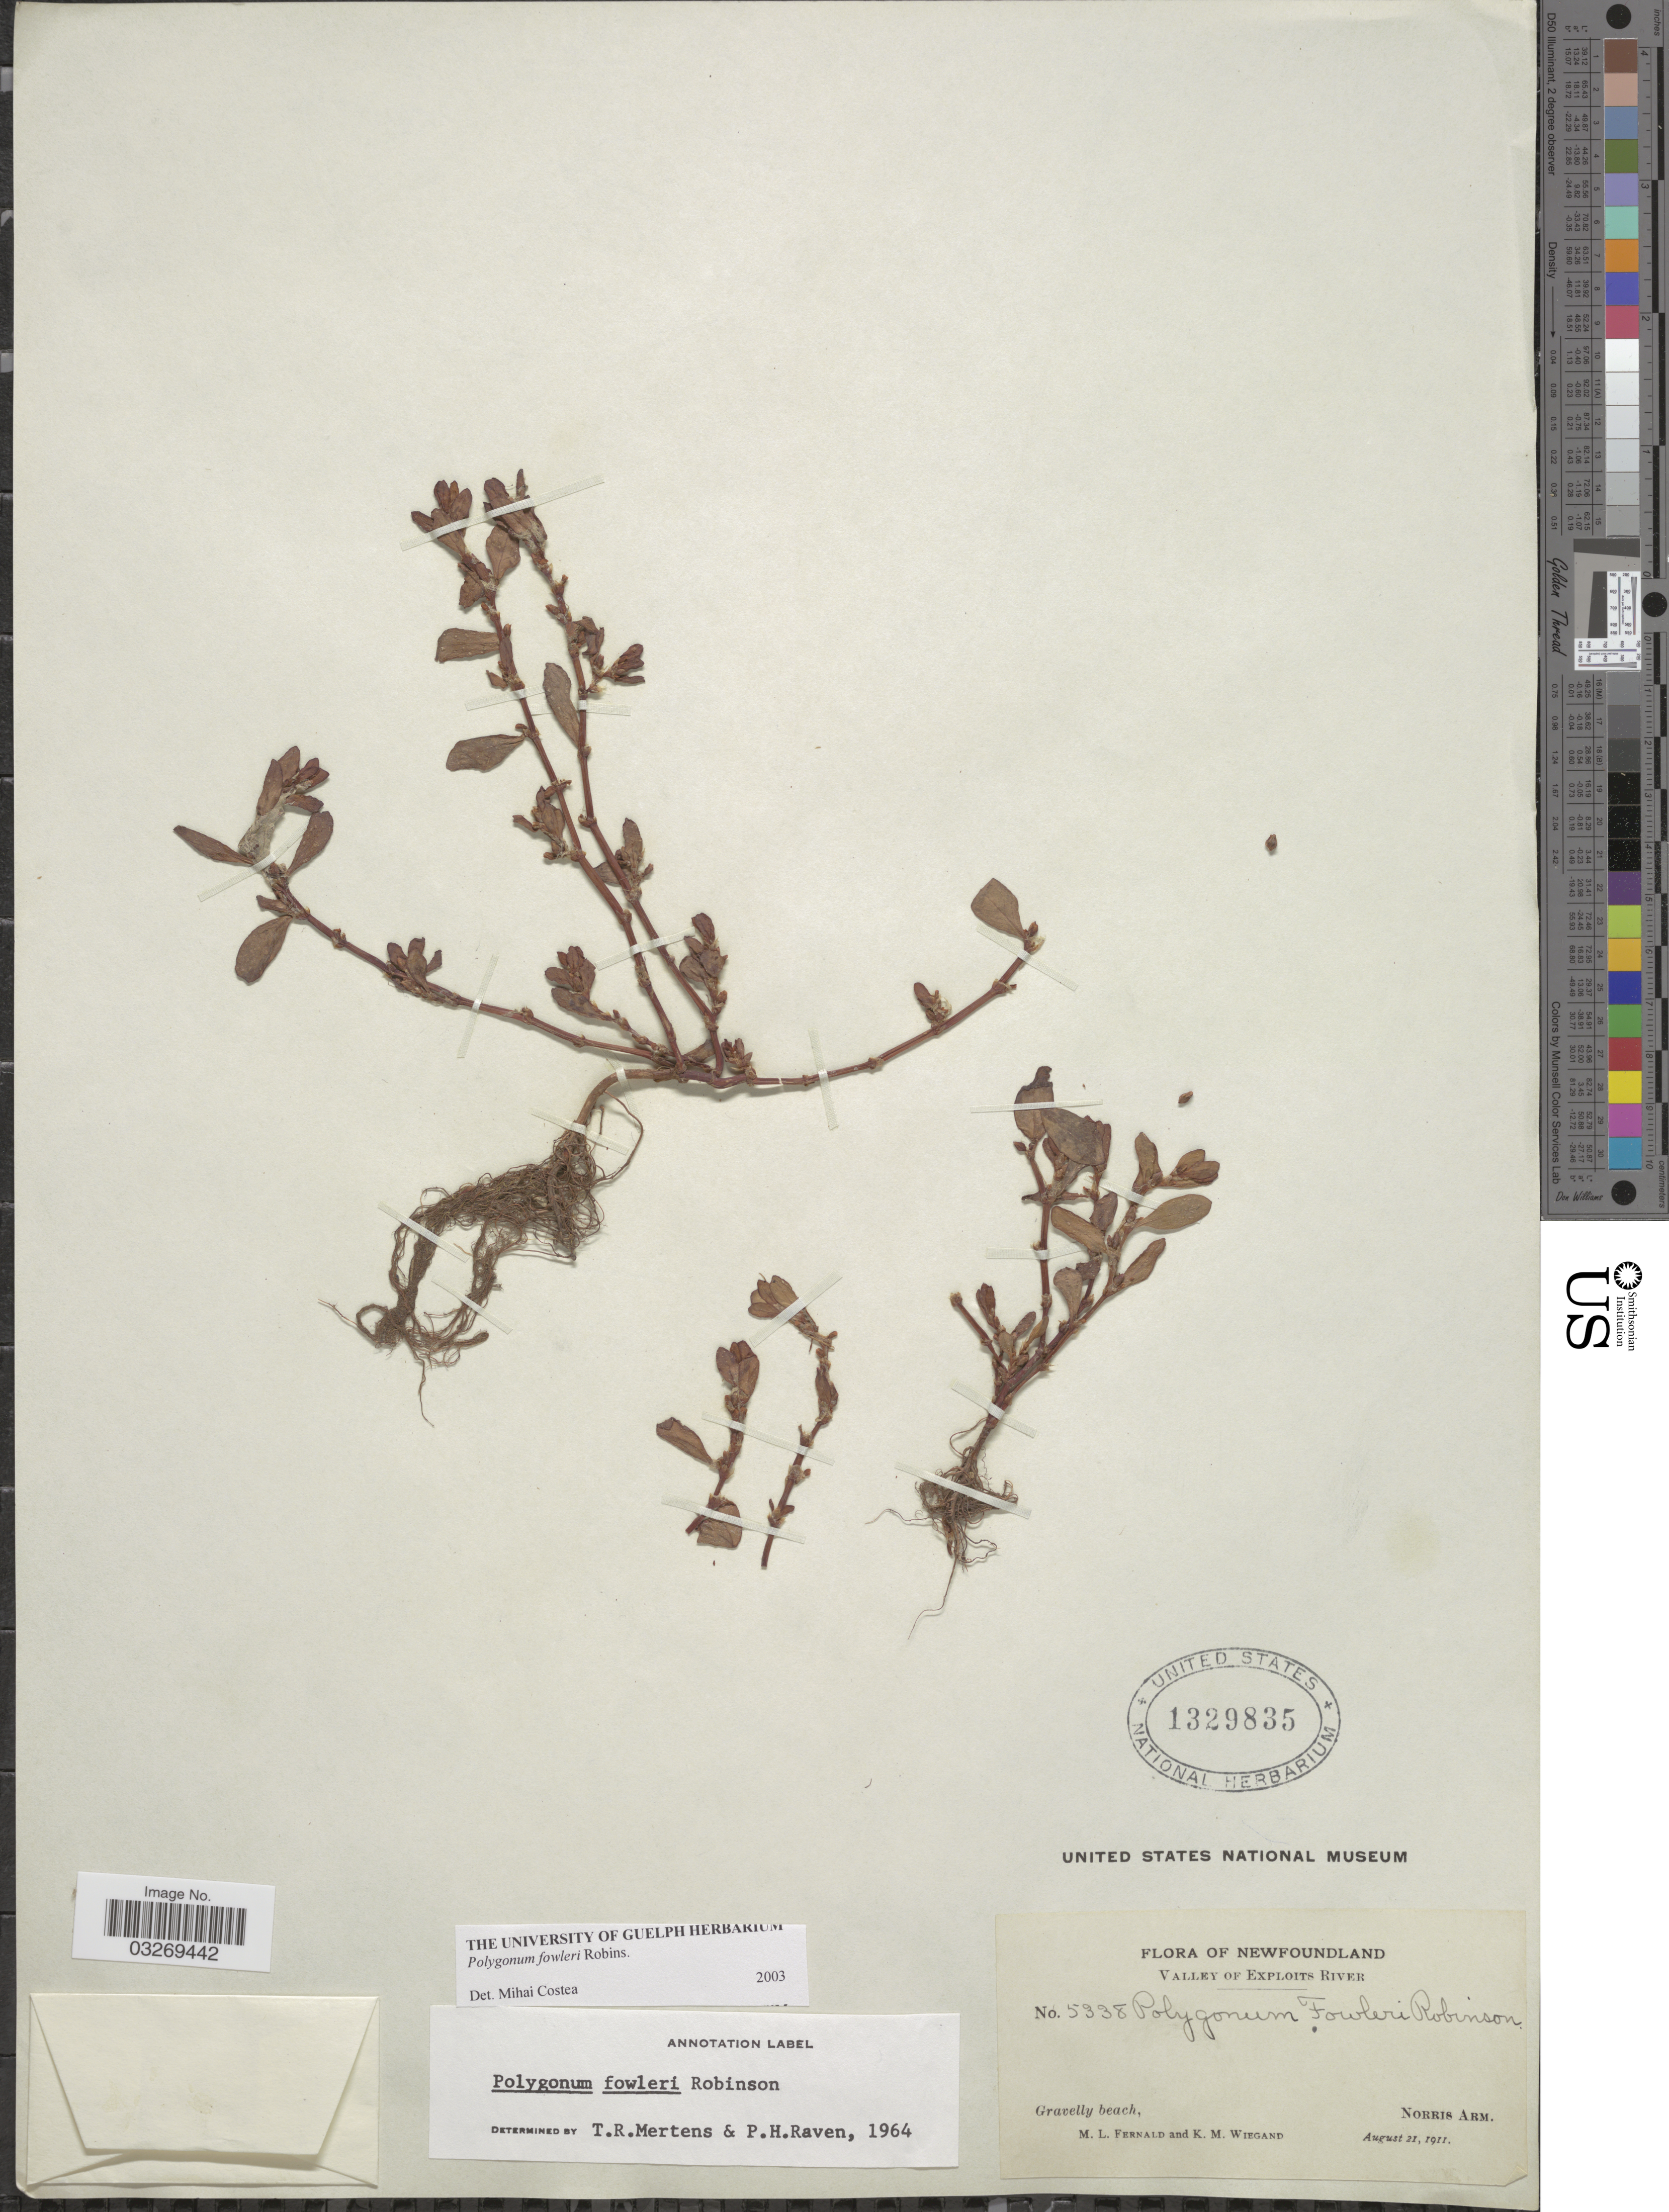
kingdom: Plantae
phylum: Tracheophyta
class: Magnoliopsida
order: Caryophyllales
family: Polygonaceae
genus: Polygonum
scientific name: Polygonum fowleri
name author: B.L. Rob.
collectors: M. L. Fernald & K. M. Wiegand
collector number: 5338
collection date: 1911-08-21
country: Canada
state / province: Newfoundland and Labrador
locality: Valley of Exploits River, Norris Arm.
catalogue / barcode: US 1329835